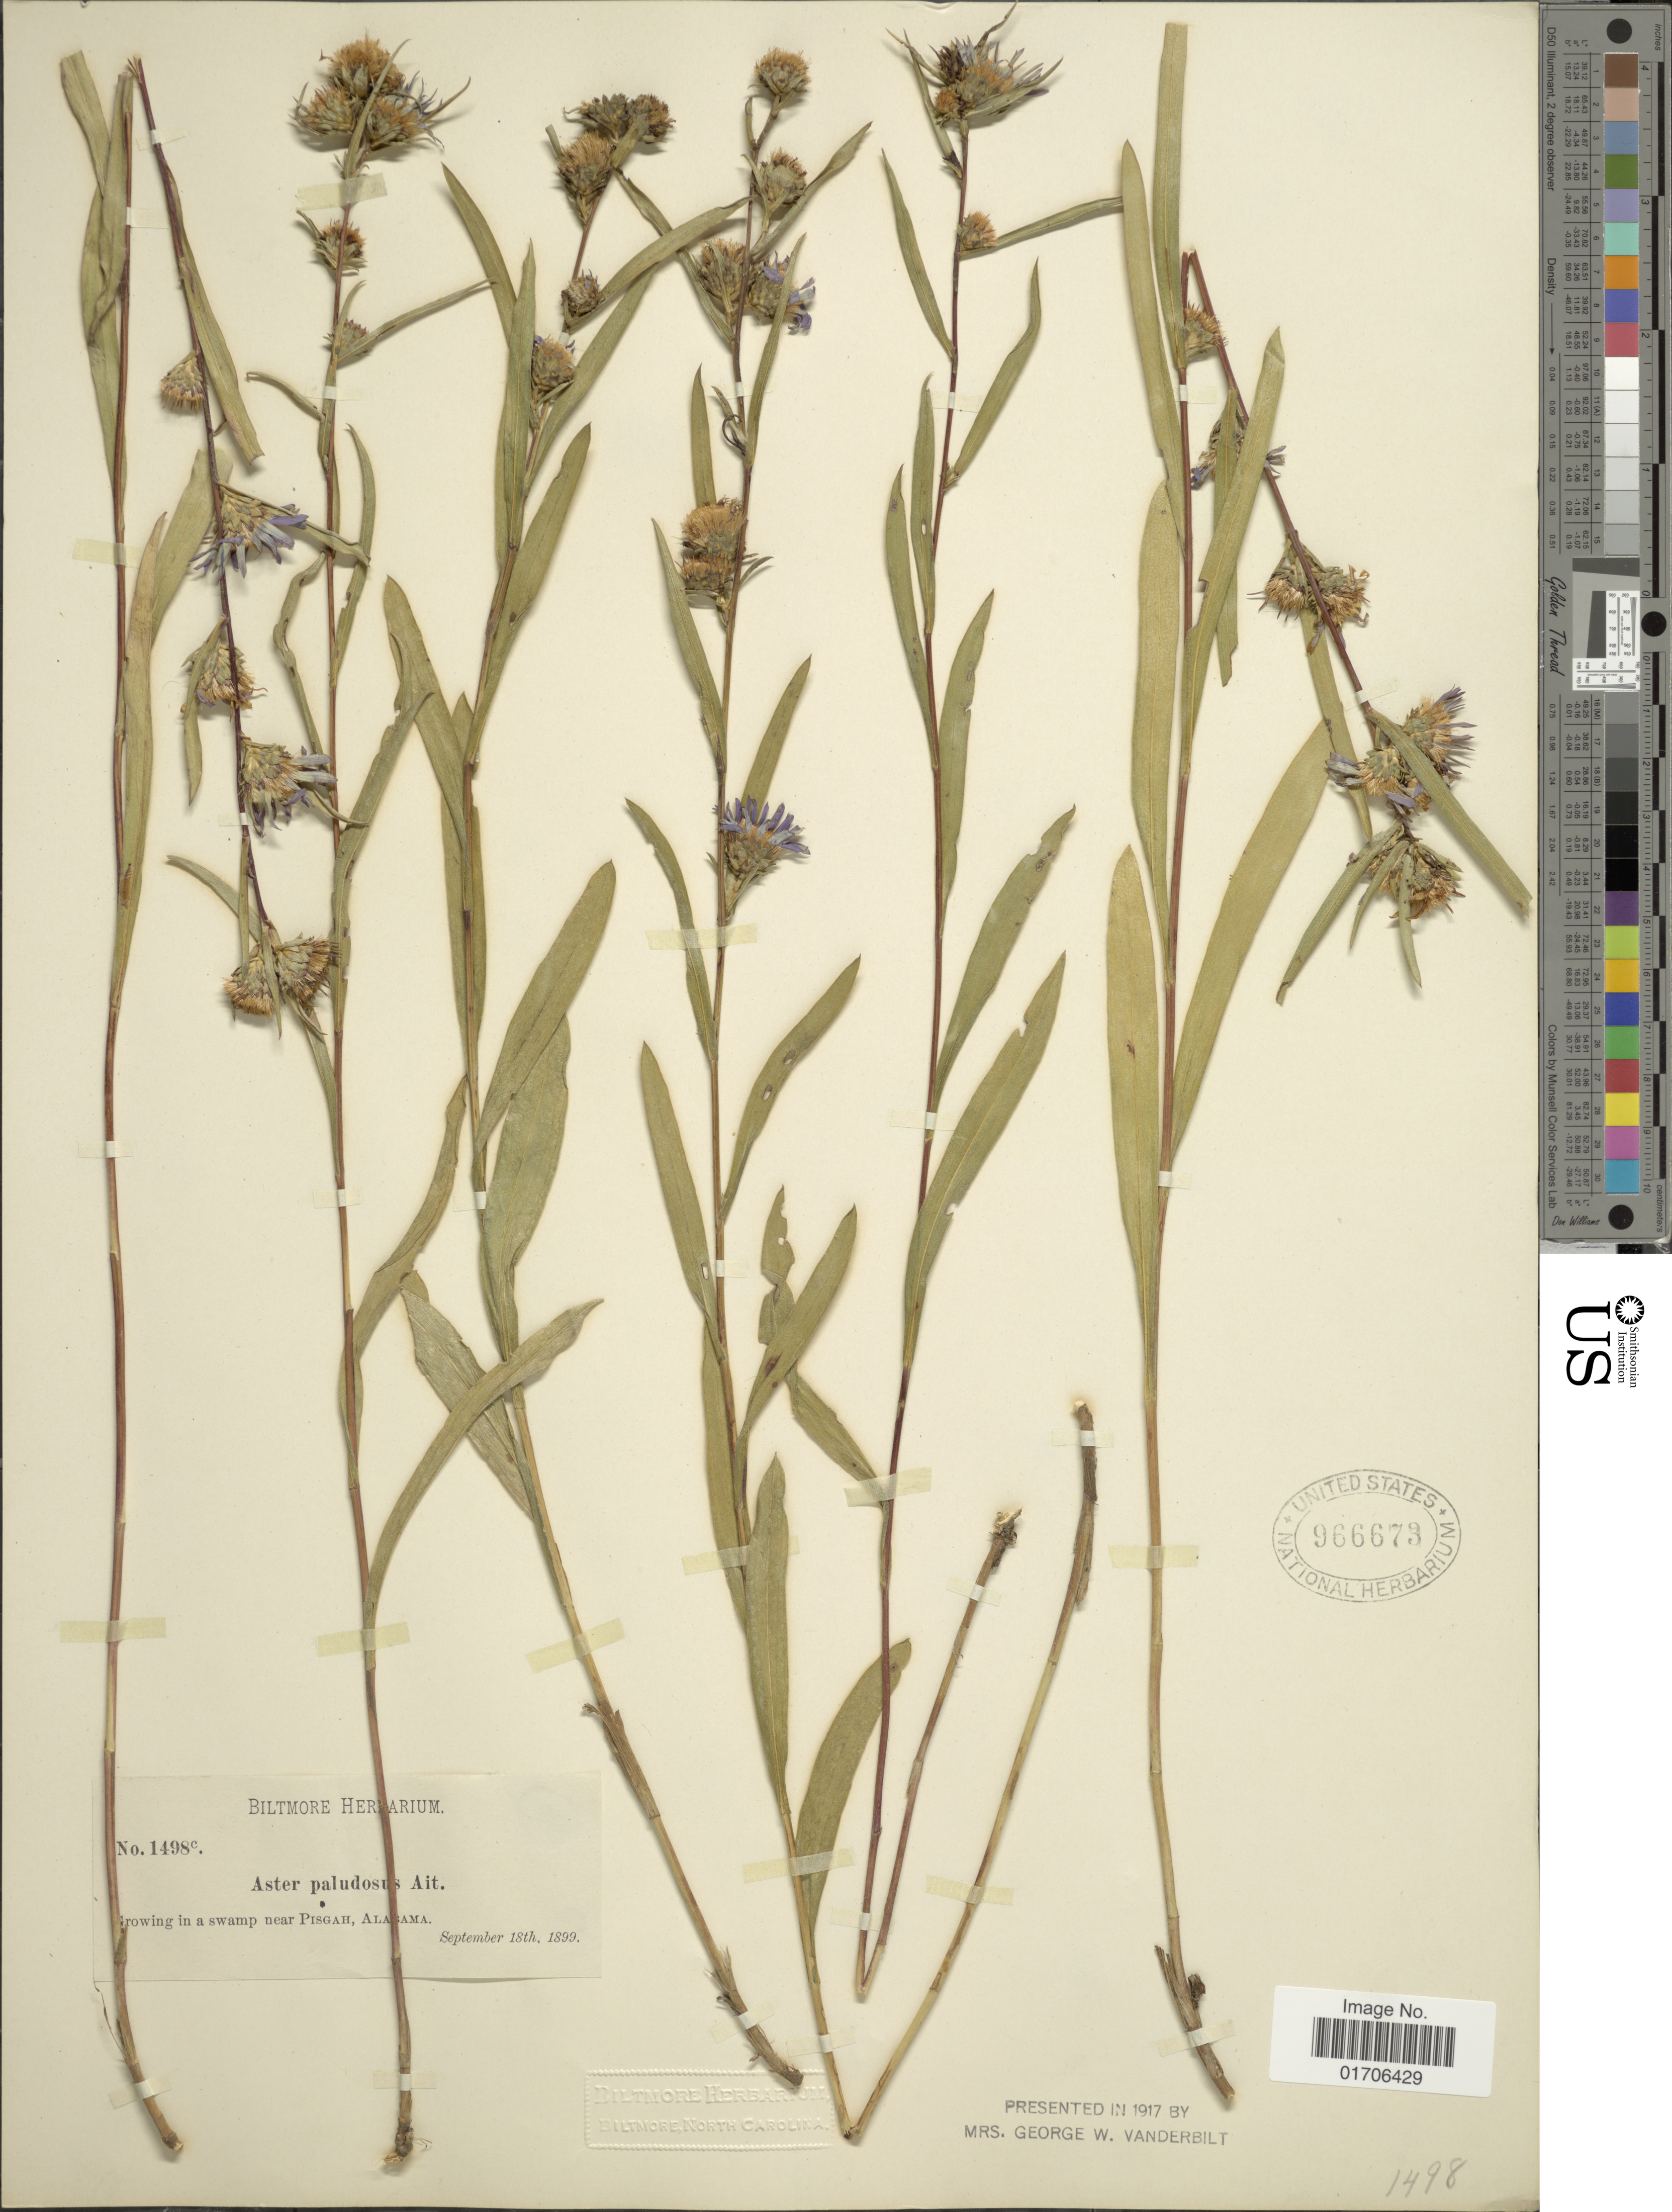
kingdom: Plantae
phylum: Tracheophyta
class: Magnoliopsida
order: Asterales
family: Asteraceae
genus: Eurybia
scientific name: Eurybia hemispherica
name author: G.L. Nesom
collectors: ex herb. Biltmore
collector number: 1498c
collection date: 1899-09-18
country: United States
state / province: Alabama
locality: Grwing in a swamp near Pisgah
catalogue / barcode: US 966673